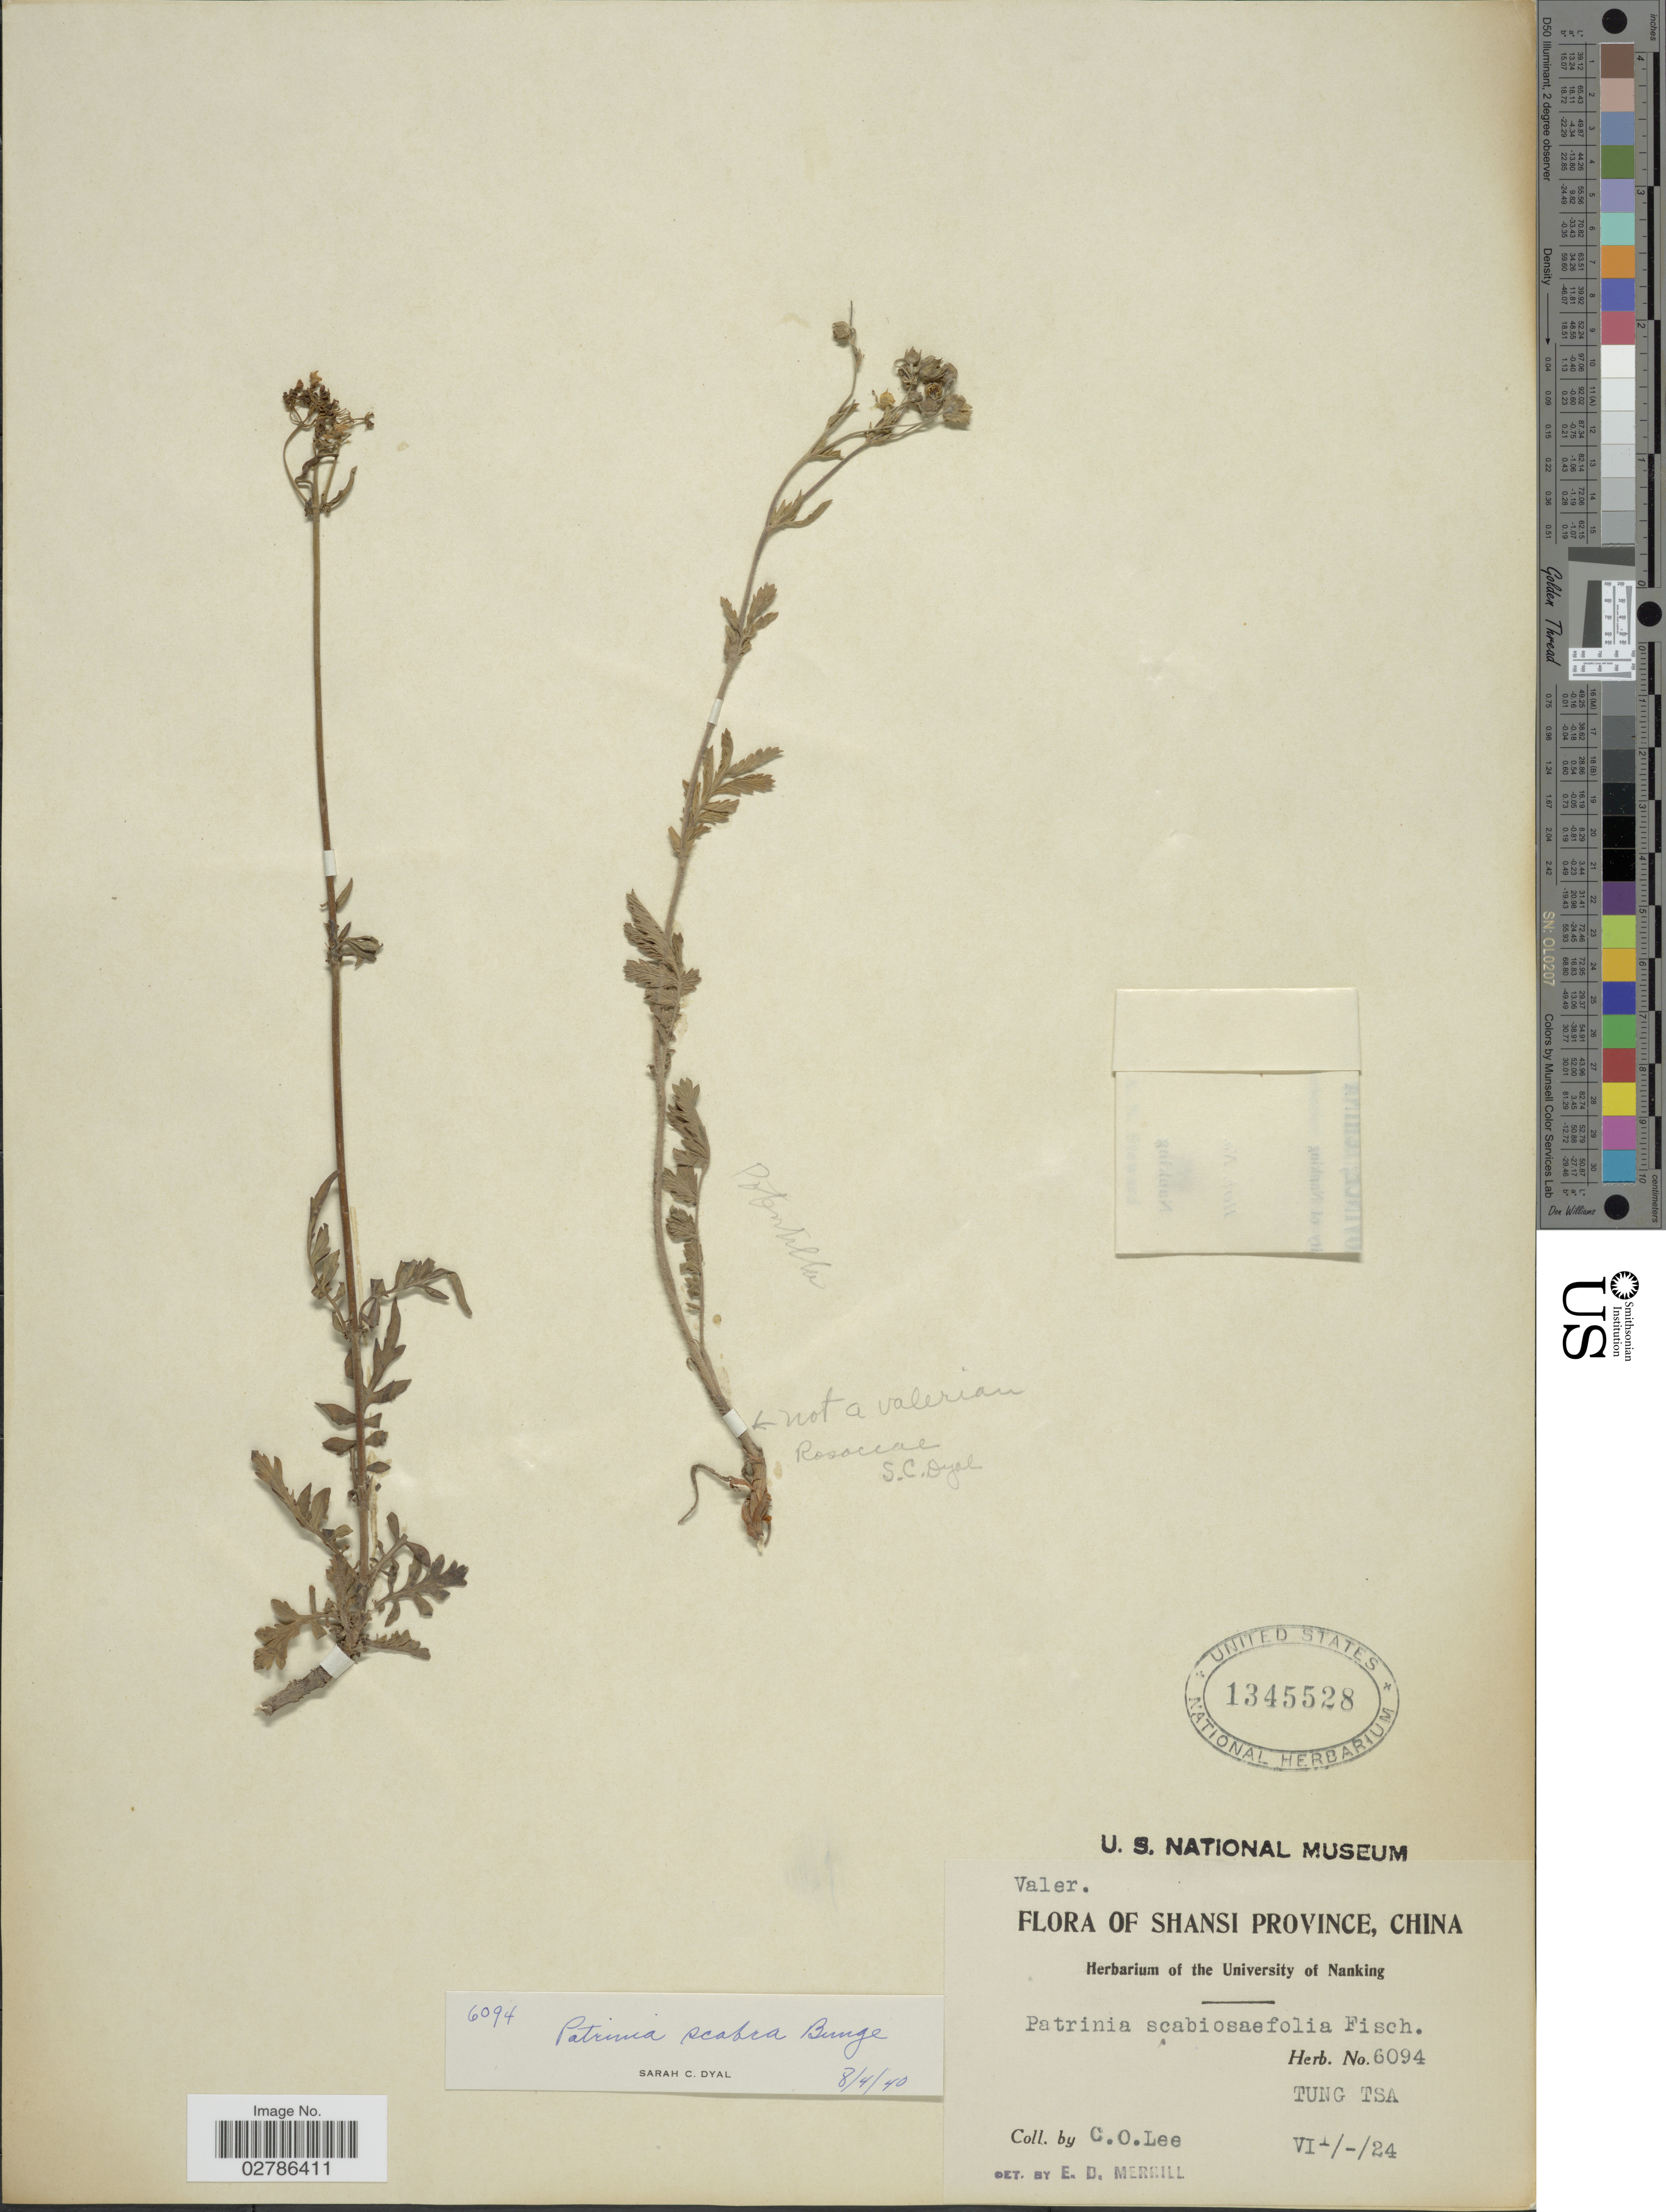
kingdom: Plantae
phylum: Tracheophyta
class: Magnoliopsida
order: Dipsacales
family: Caprifoliaceae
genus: Patrinia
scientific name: Patrinia scabra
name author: Bunge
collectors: C. Lee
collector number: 6094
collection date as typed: Transcribed d/m/y: /7/24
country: China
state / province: Shanxi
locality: Shansi Province, Tung Tsa.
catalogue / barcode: US 1345528